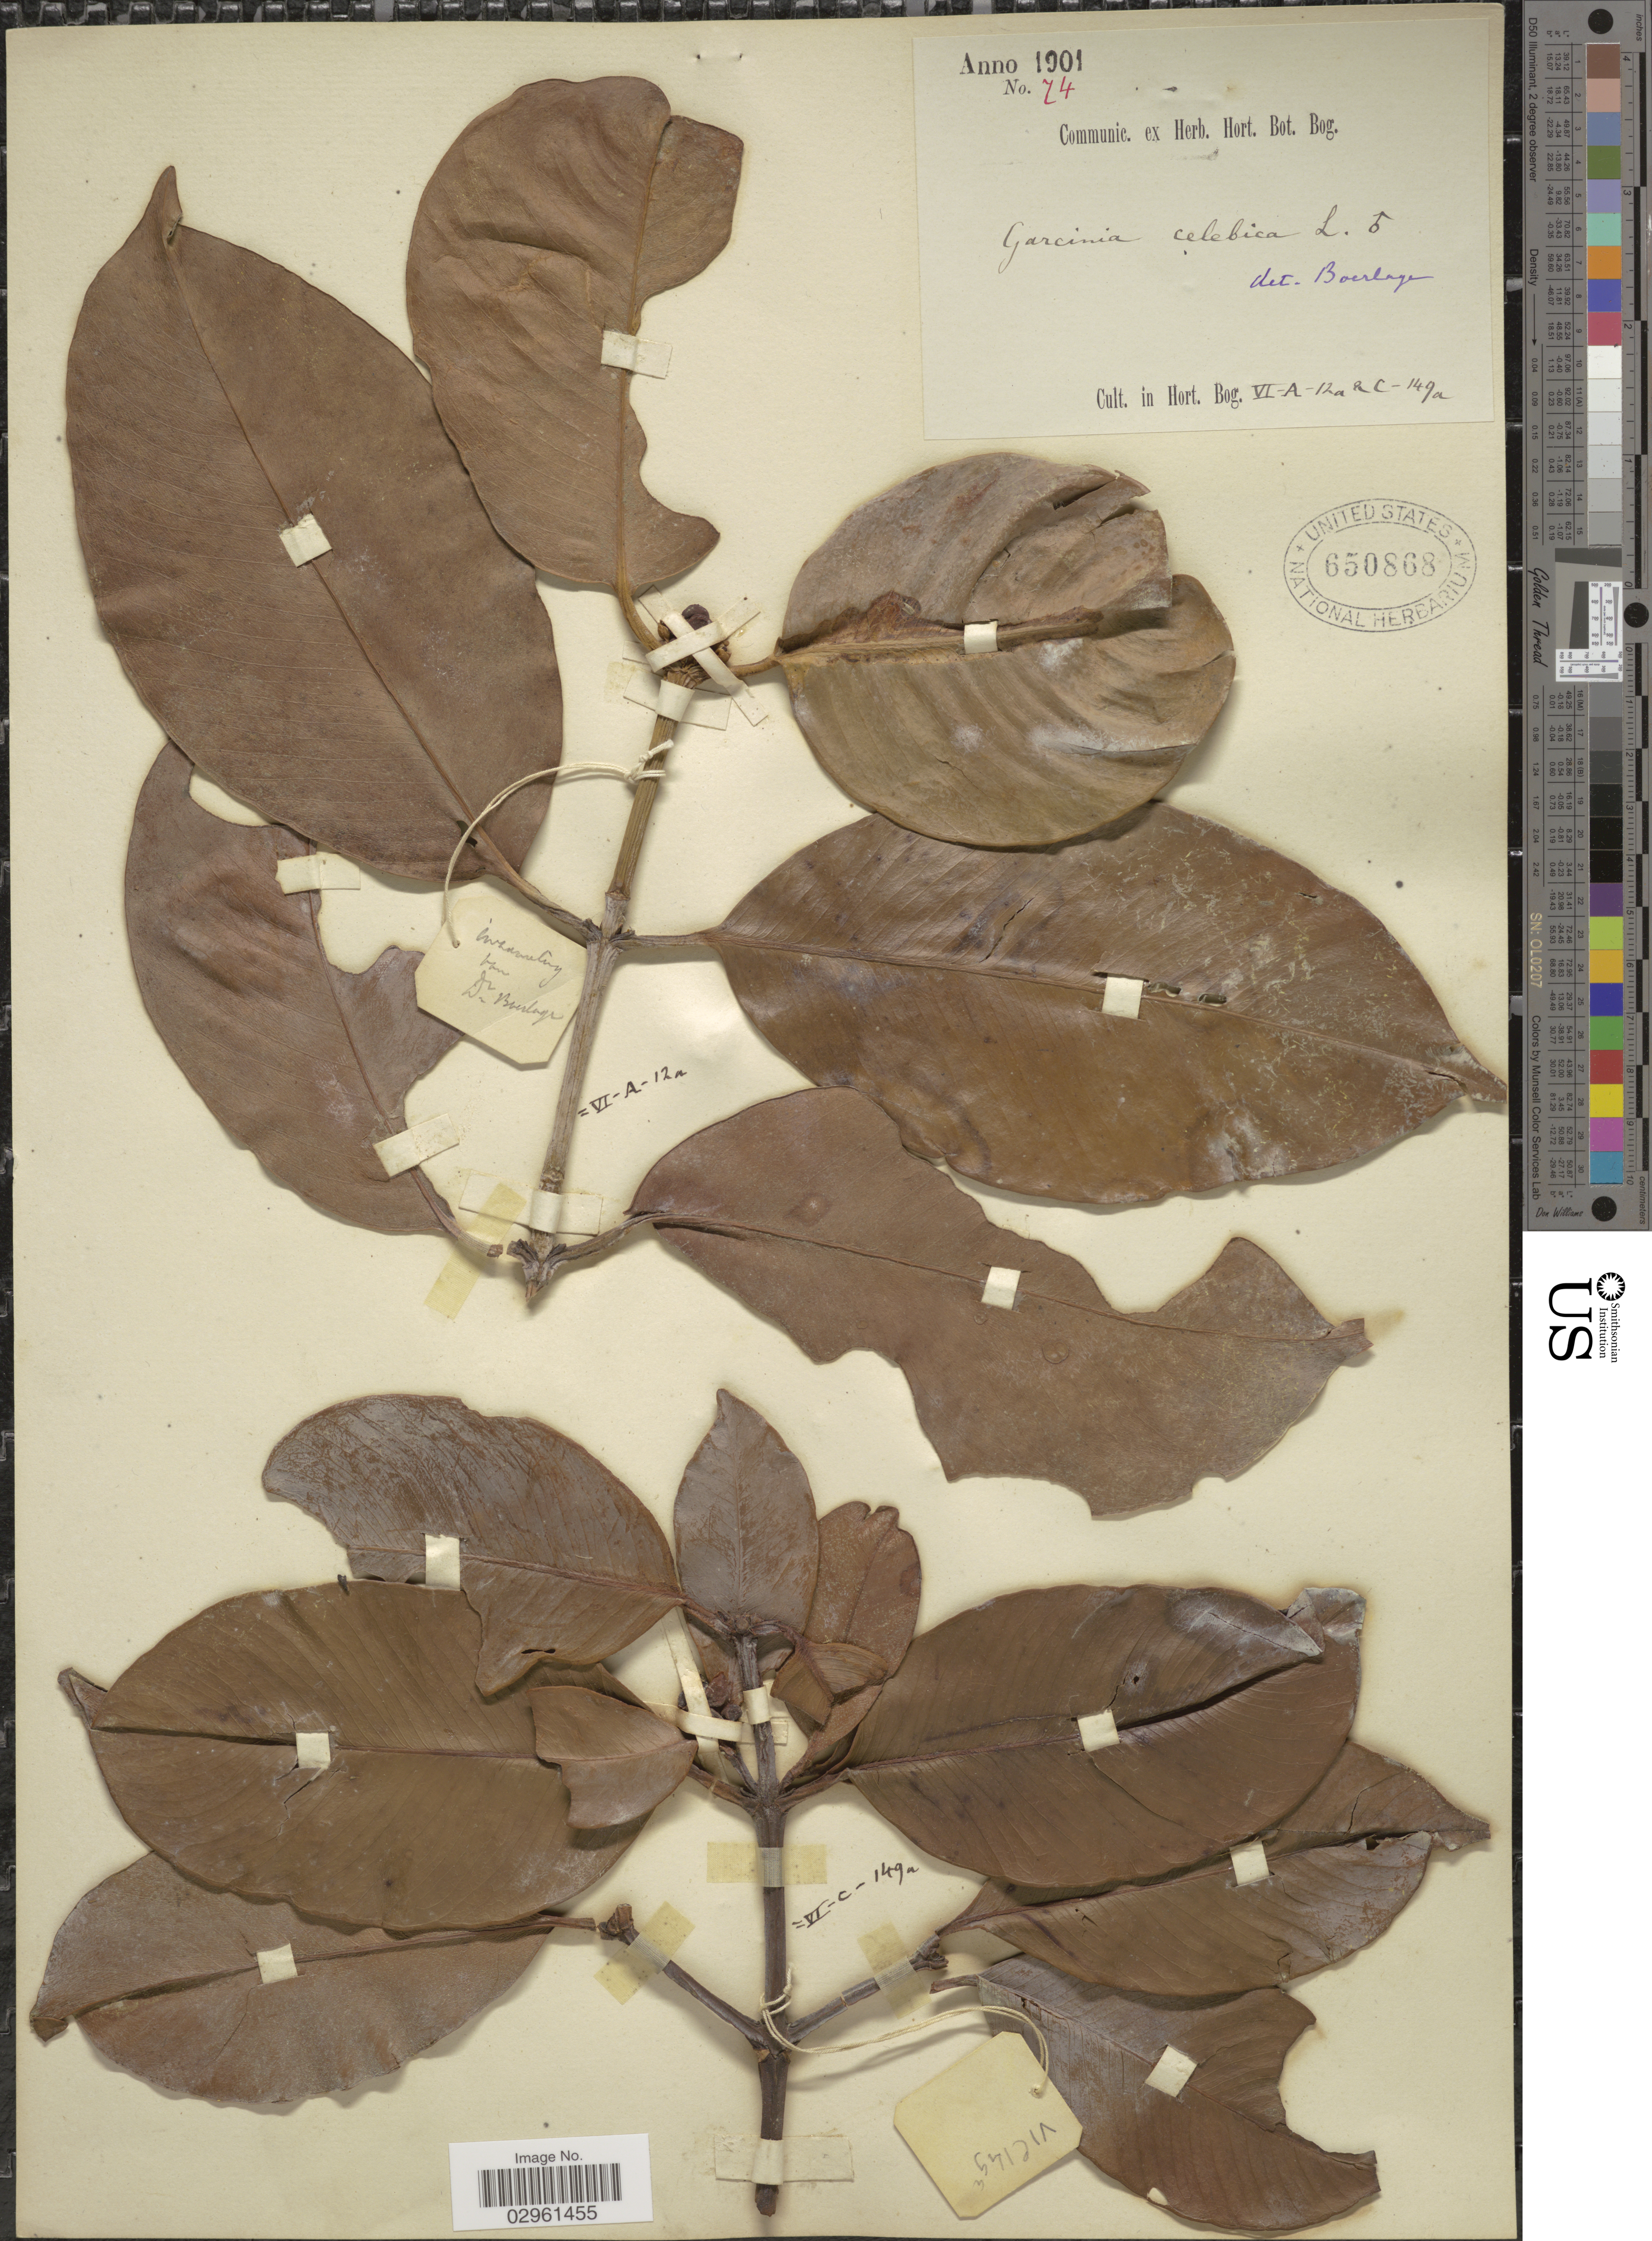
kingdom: Plantae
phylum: Tracheophyta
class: Magnoliopsida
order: Malpighiales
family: Clusiaceae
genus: Garcinia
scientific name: Garcinia celebica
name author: L.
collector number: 74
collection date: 1901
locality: Cult. in Hort. Bog. VI-A-12a aC [interpreted]-149a.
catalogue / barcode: US 650868